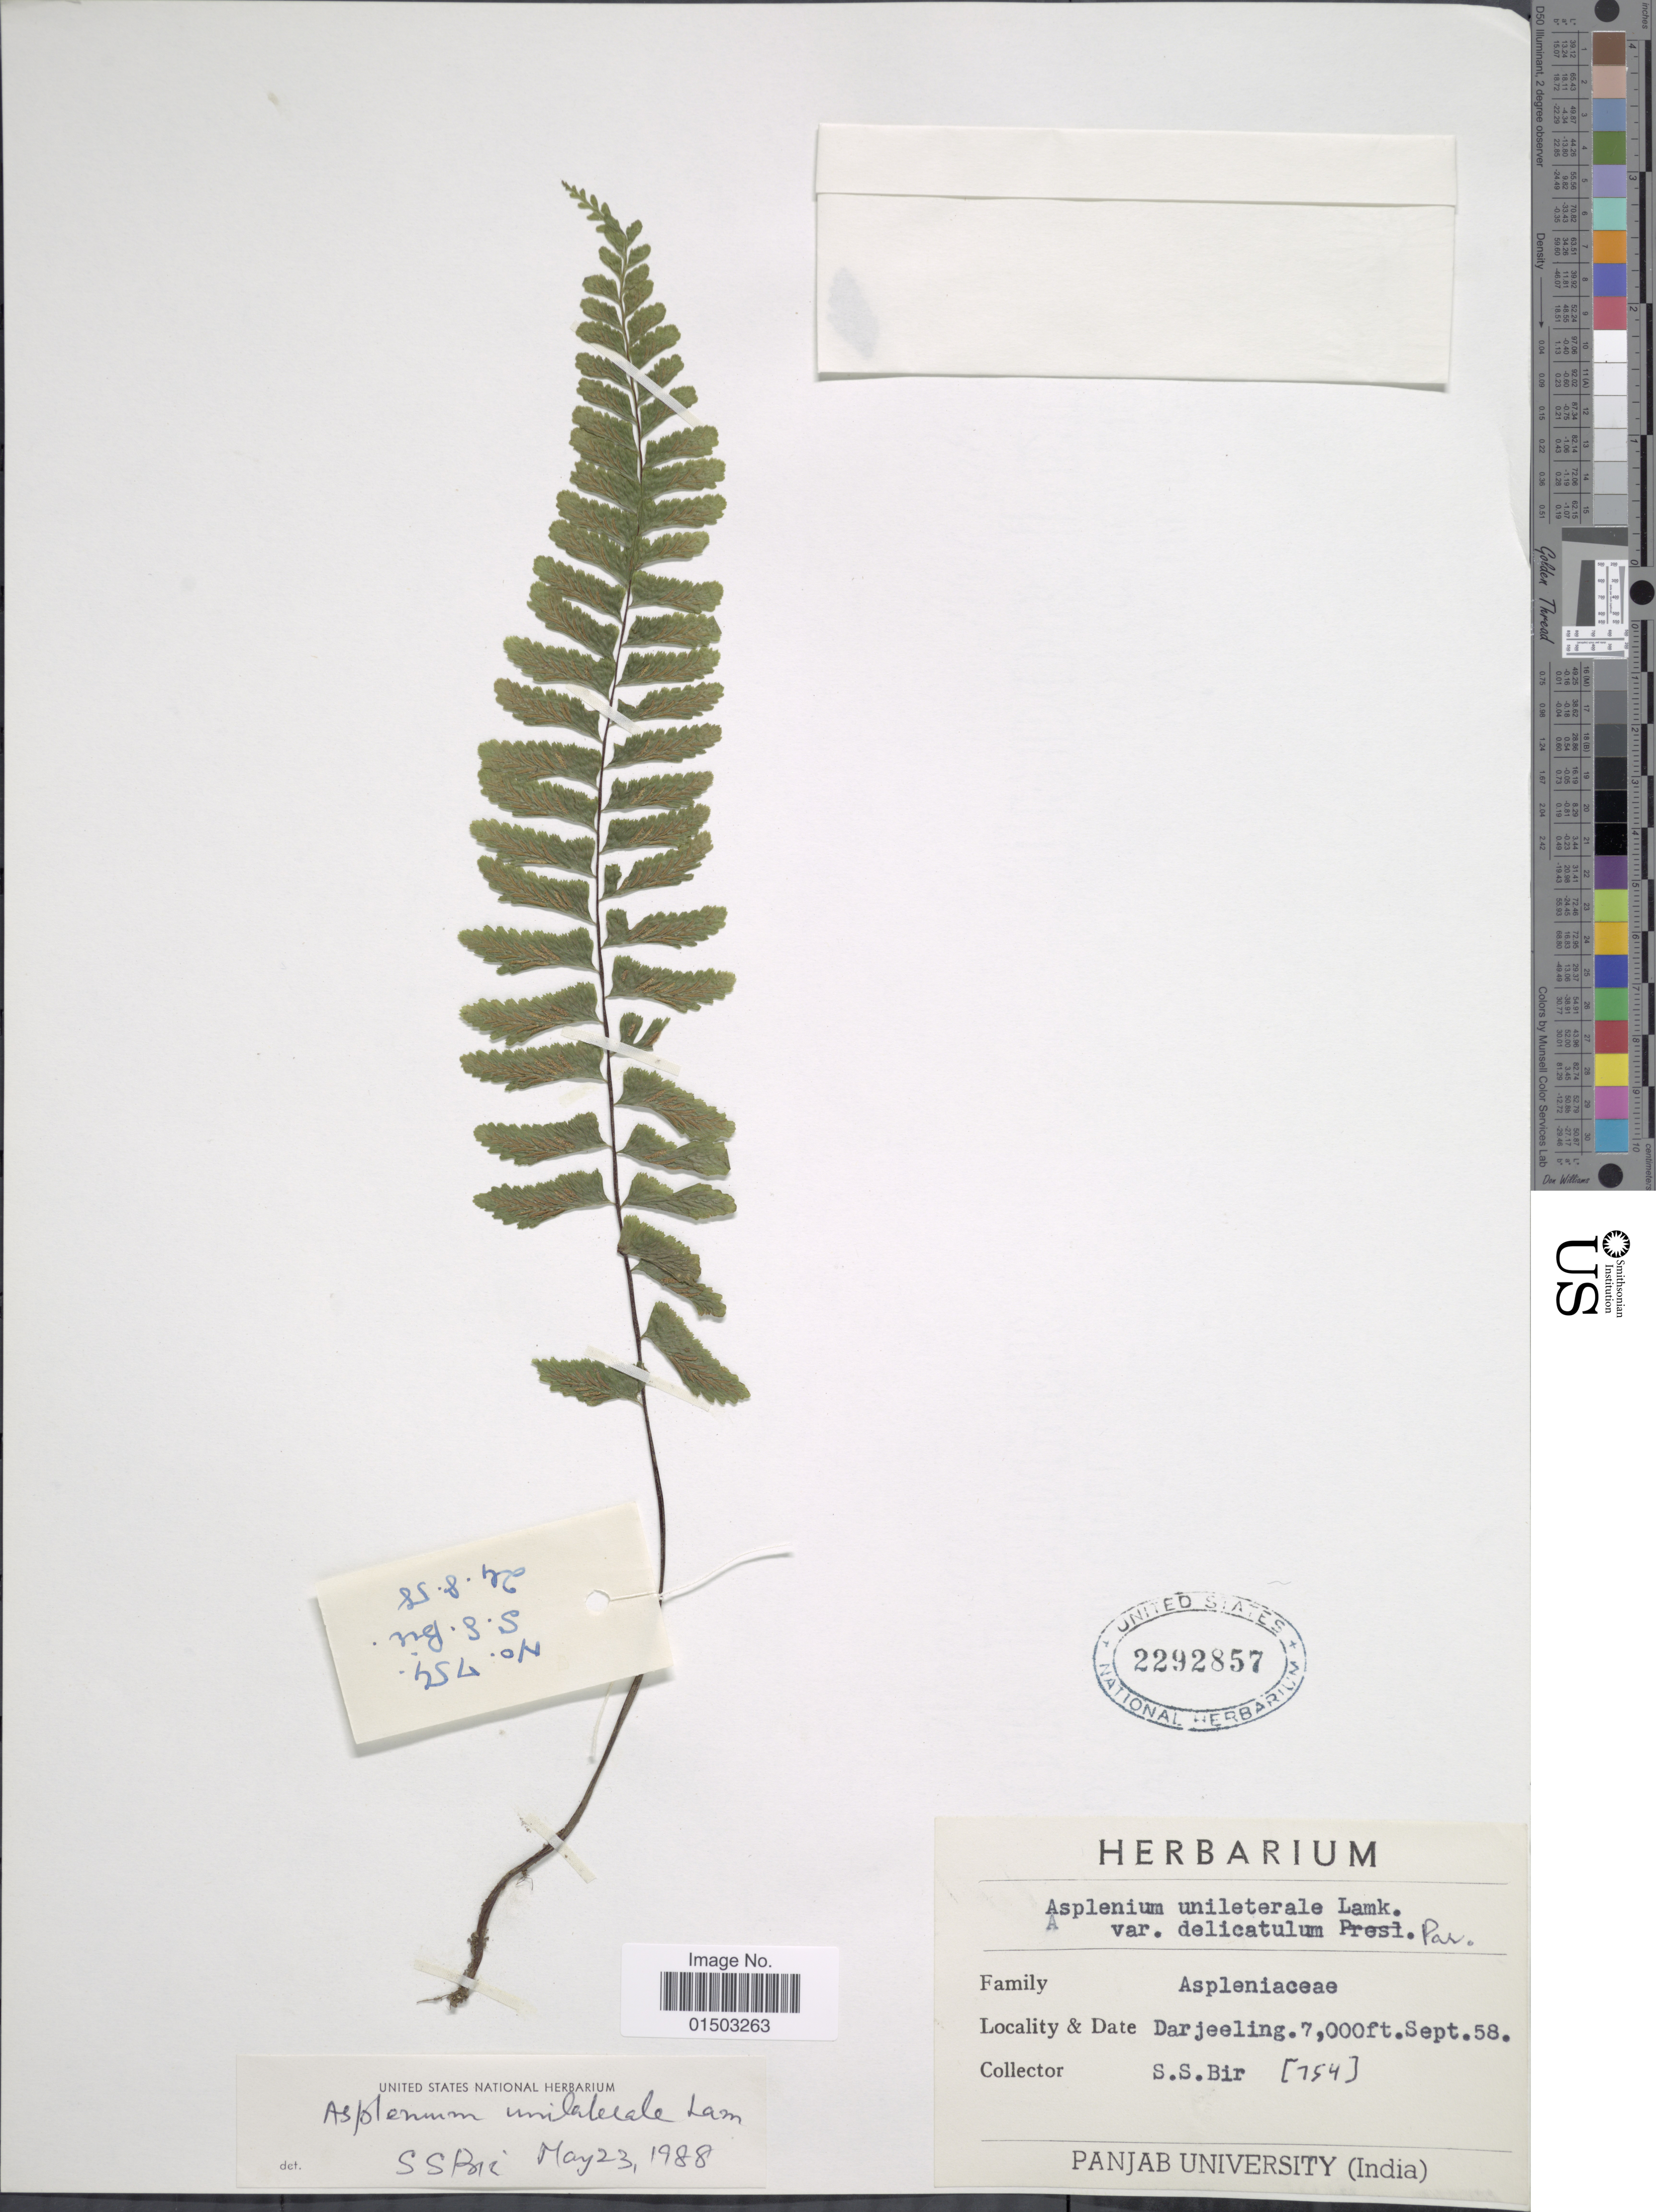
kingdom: Plantae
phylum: Tracheophyta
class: Polypodiopsida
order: Polypodiales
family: Aspleniaceae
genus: Hymenasplenium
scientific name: Hymenasplenium unilaterale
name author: (Lam.) Hayata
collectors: S. S. Bir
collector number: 754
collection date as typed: Transcribed d/m/y: /9/58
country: India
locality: Darjeeling. India,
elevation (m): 2134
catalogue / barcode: US 2292857